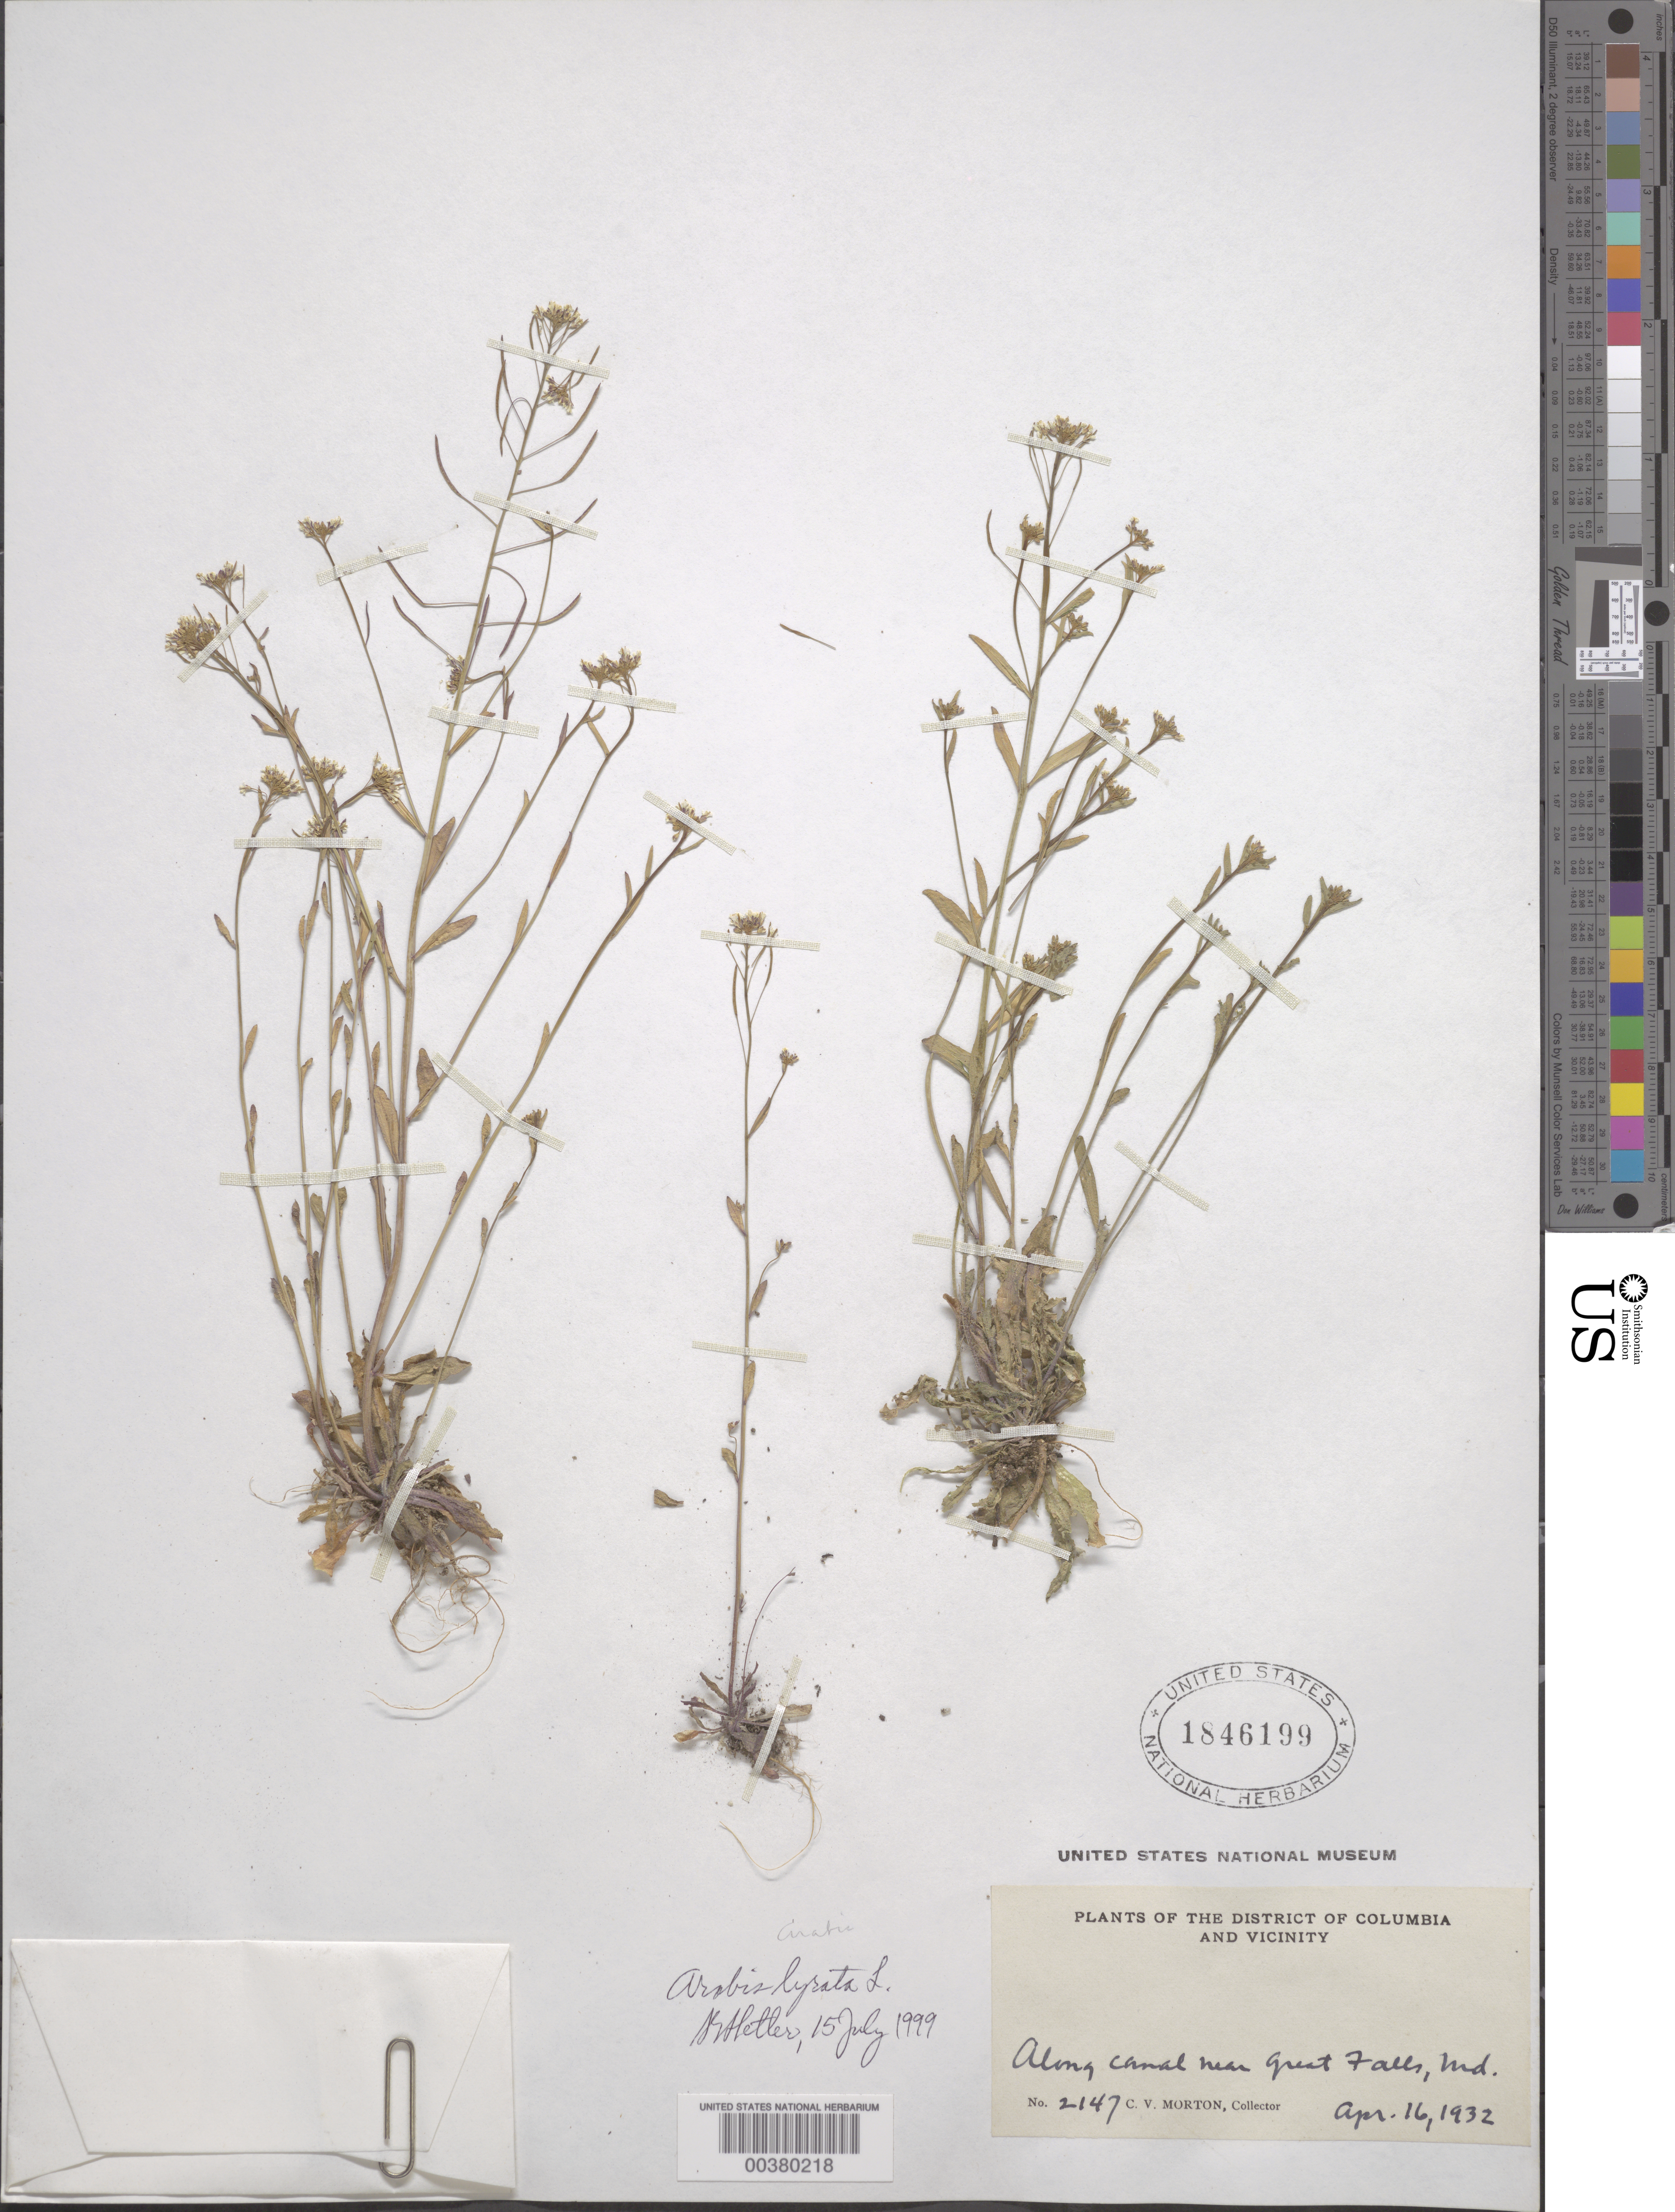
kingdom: Plantae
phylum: Tracheophyta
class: Magnoliopsida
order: Brassicales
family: Brassicaceae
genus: Arabidopsis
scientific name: Arabidopsis lyrata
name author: (L.) O'Kane & Al-Shehbaz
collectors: C. V. Morton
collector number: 2147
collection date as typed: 16 Apr 1932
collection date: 1932-04-16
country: United States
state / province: Maryland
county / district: Montgomery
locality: C. & O. Canal, Great Falls vicinity C. & O. Canal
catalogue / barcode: US 1846199